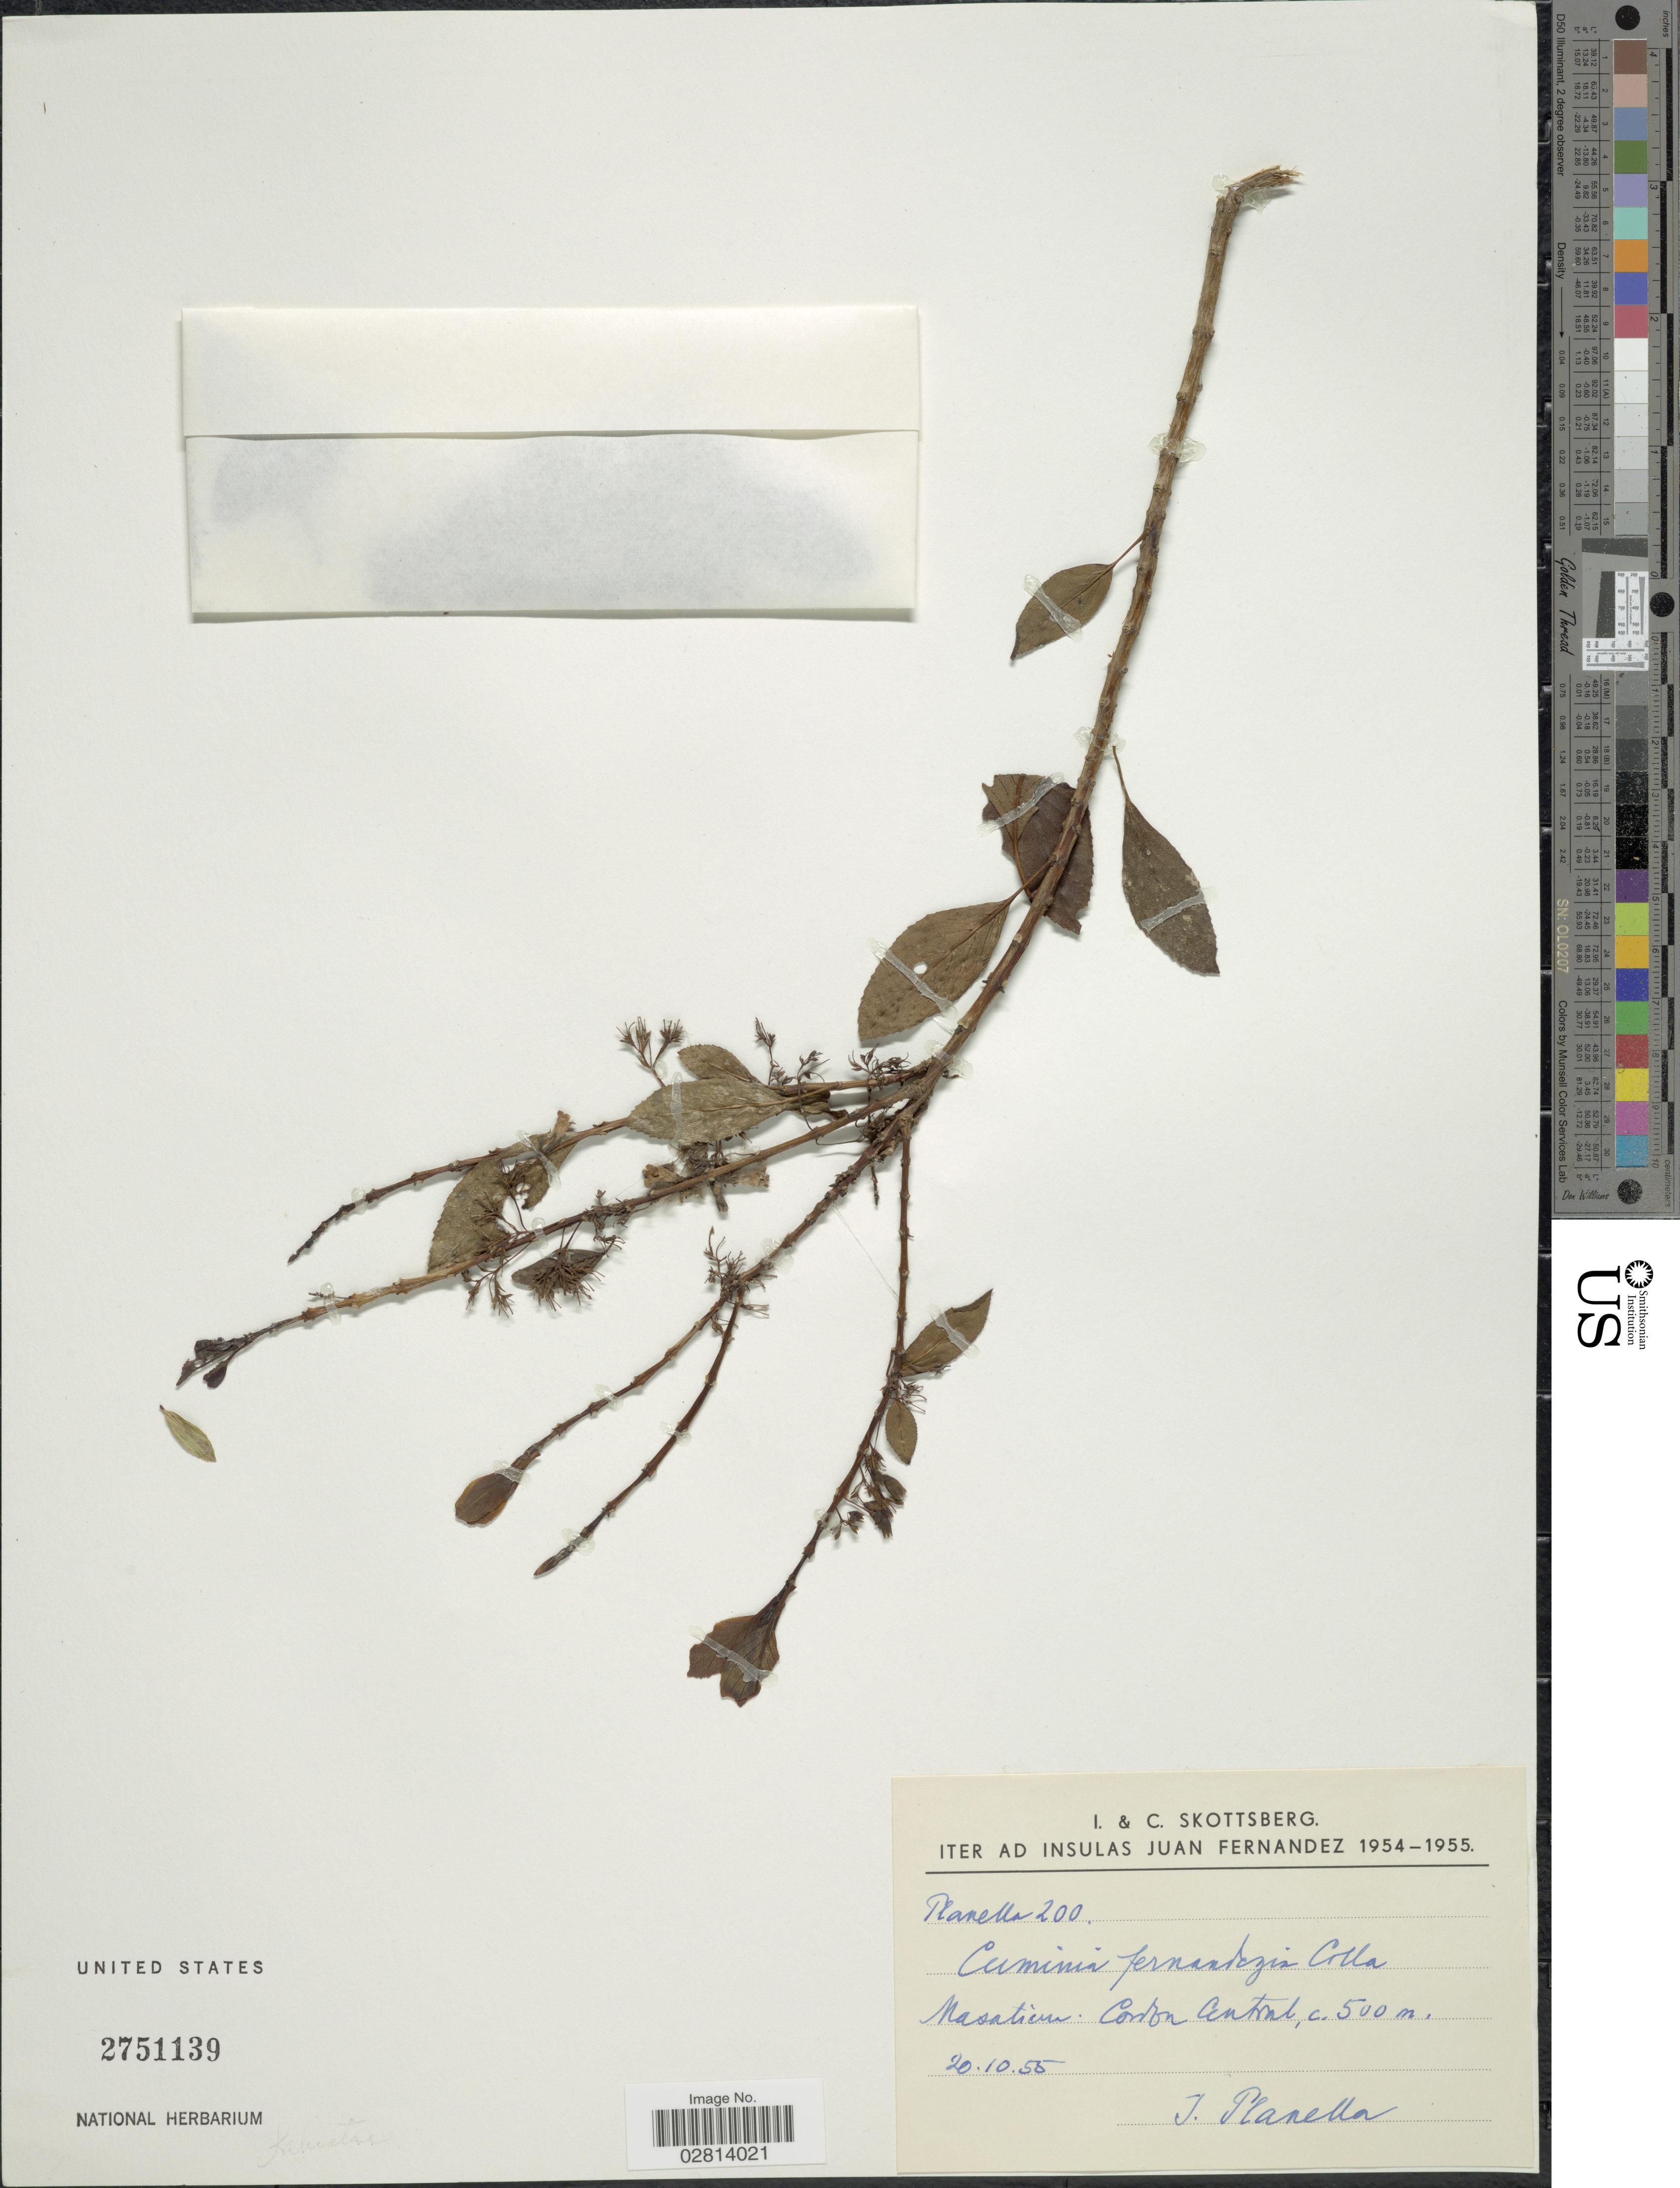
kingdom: Plantae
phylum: Tracheophyta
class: Magnoliopsida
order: Lamiales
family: Lamiaceae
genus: Cuminia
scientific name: Cuminia fernandezia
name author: Colla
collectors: I. Planella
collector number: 200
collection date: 1955-10-20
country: Chile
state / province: Valparaíso (V)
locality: Iter ad insulas Juan Fernandez, Masatierra, Cordon Central.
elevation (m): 500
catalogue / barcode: US 2751139